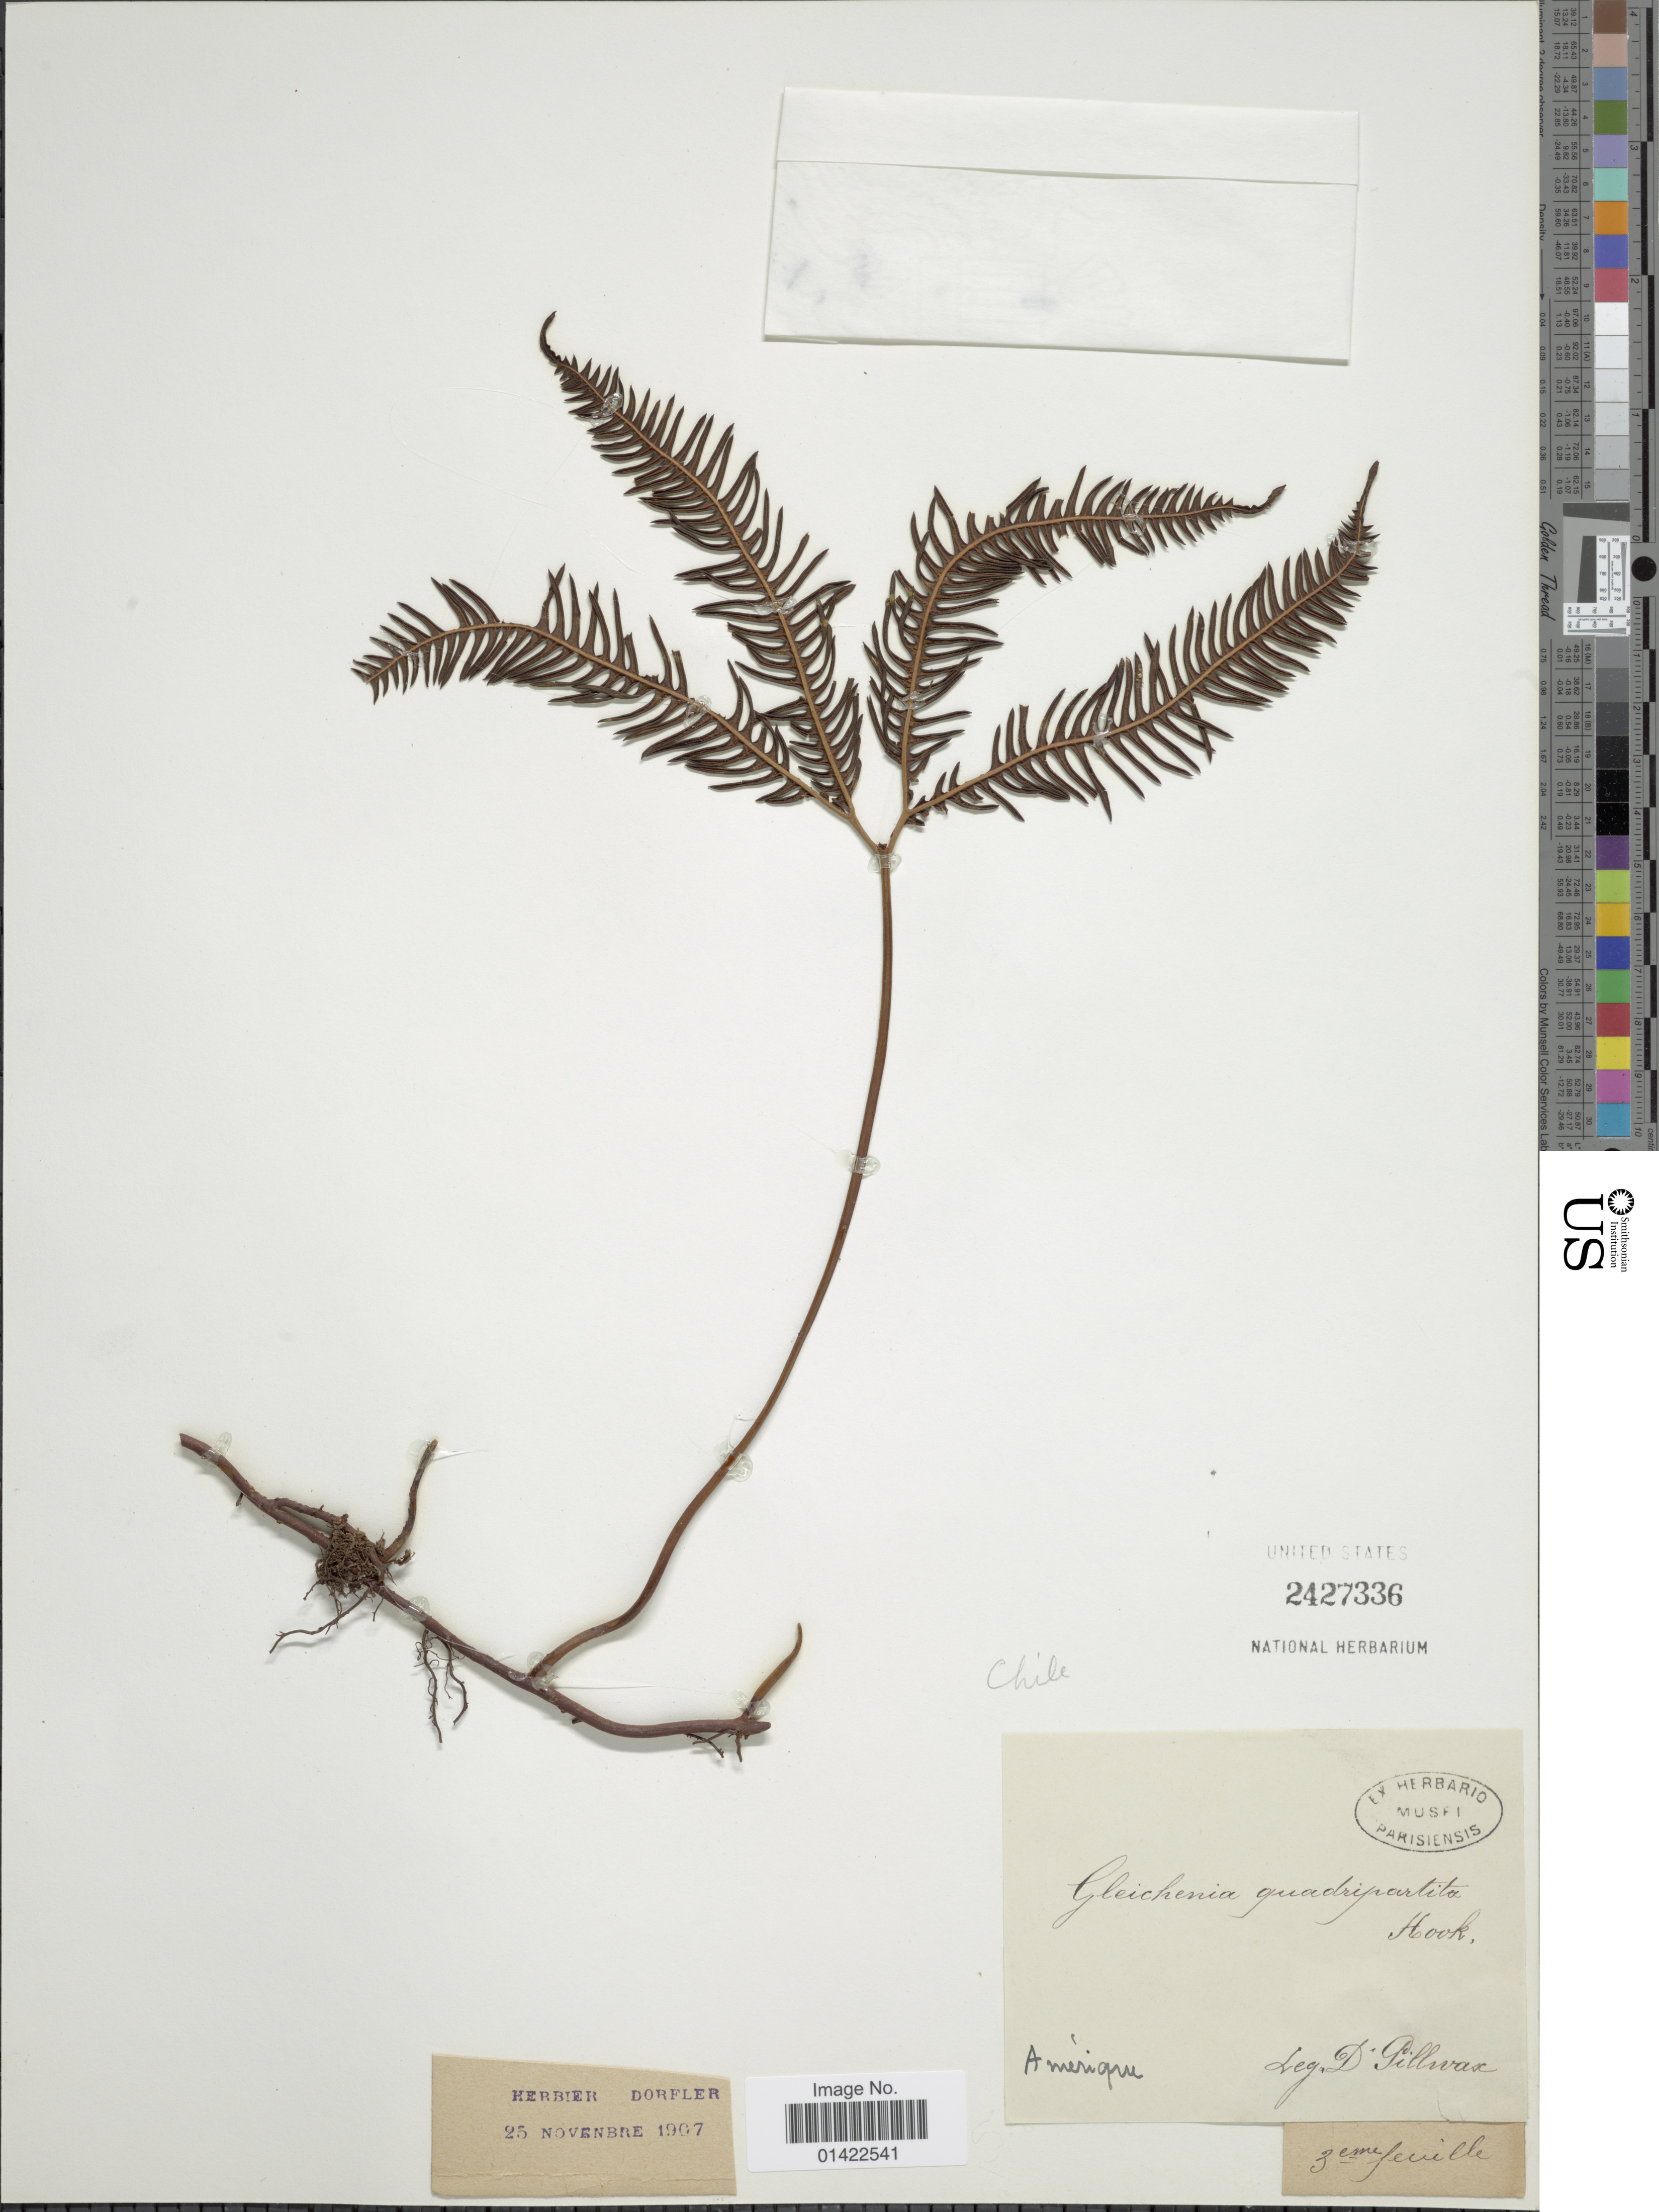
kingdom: Plantae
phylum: Tracheophyta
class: Polypodiopsida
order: Gleicheniales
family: Gleicheniaceae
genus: Sticherus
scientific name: Sticherus quadripartitus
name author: (Poir.) Ching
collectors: D. Pillwax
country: Chile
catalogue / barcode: US 2427336